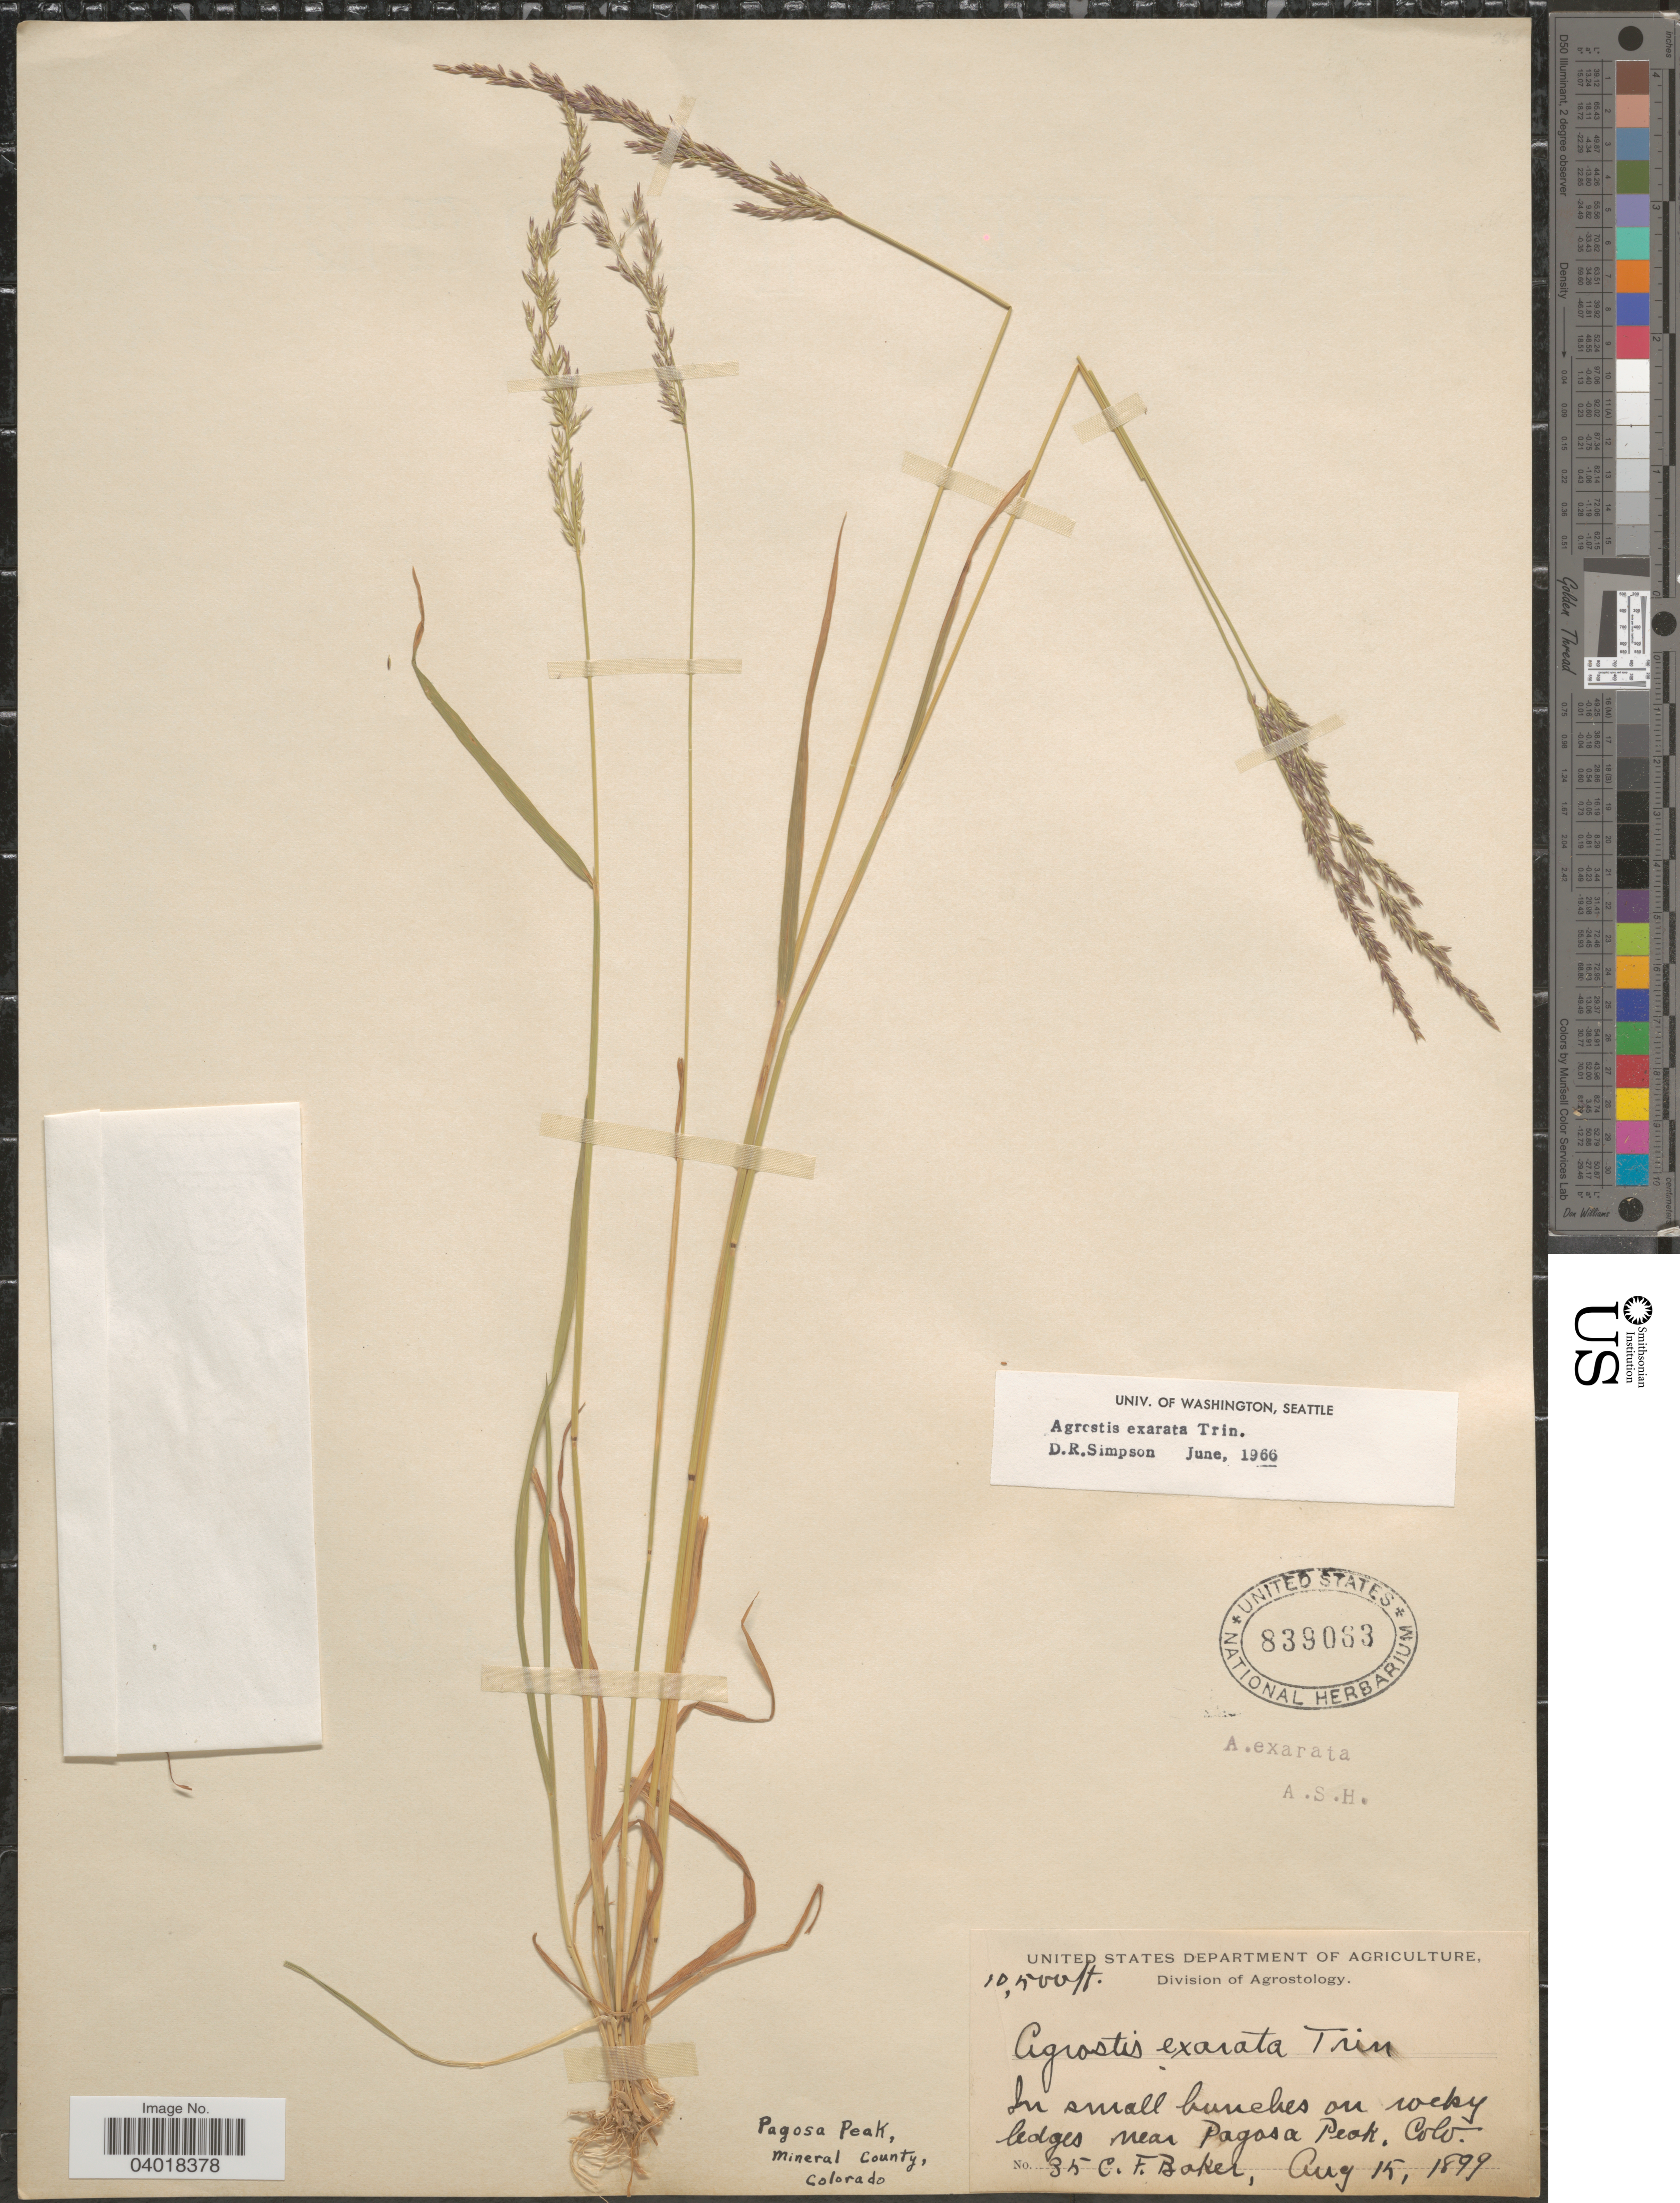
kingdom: Plantae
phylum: Tracheophyta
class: Liliopsida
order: Poales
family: Poaceae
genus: Agrostis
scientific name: Agrostis exarata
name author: Trin.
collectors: C. F. Baker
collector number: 35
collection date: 1899-08-15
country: United States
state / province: Colorado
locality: Pagosa Peak, Mineral County. Near Pagosa Peak.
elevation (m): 3200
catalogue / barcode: US 839063